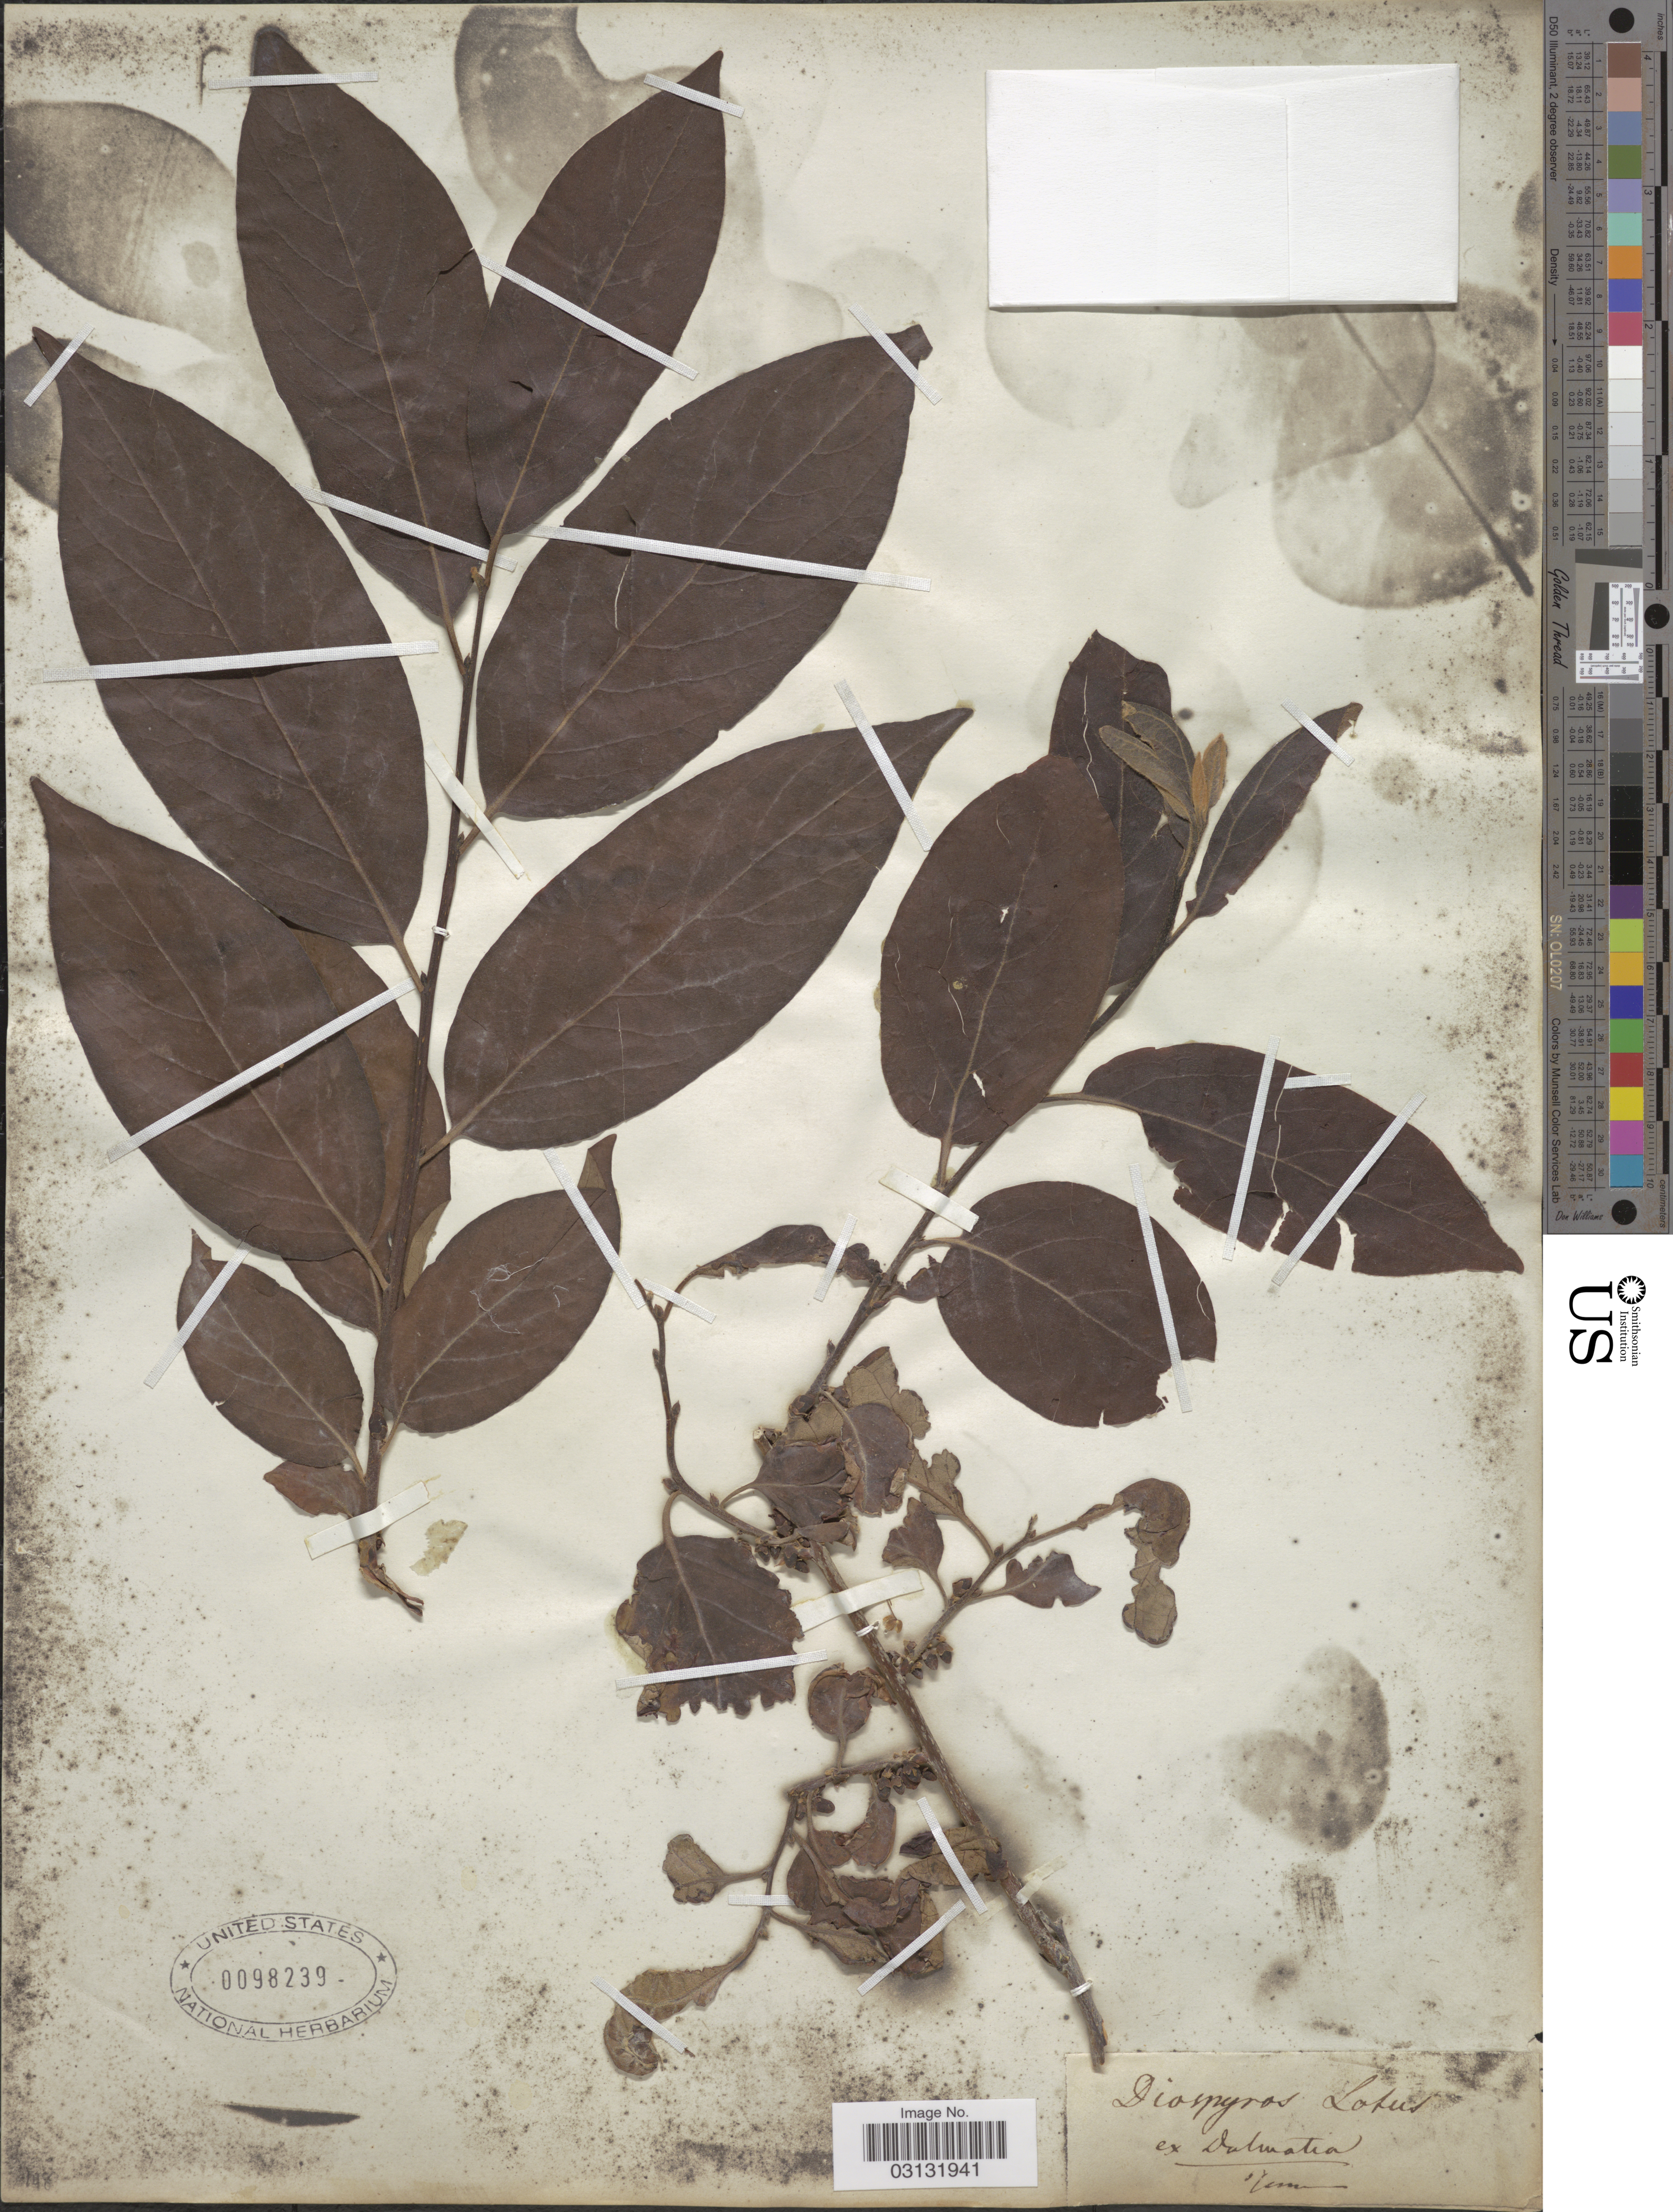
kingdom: Plantae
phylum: Tracheophyta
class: Magnoliopsida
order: Ericales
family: Ebenaceae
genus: Diospyros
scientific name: Diospyros lotus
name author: L.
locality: Ex Dalmatia. [unsure placement]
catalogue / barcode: US 98239